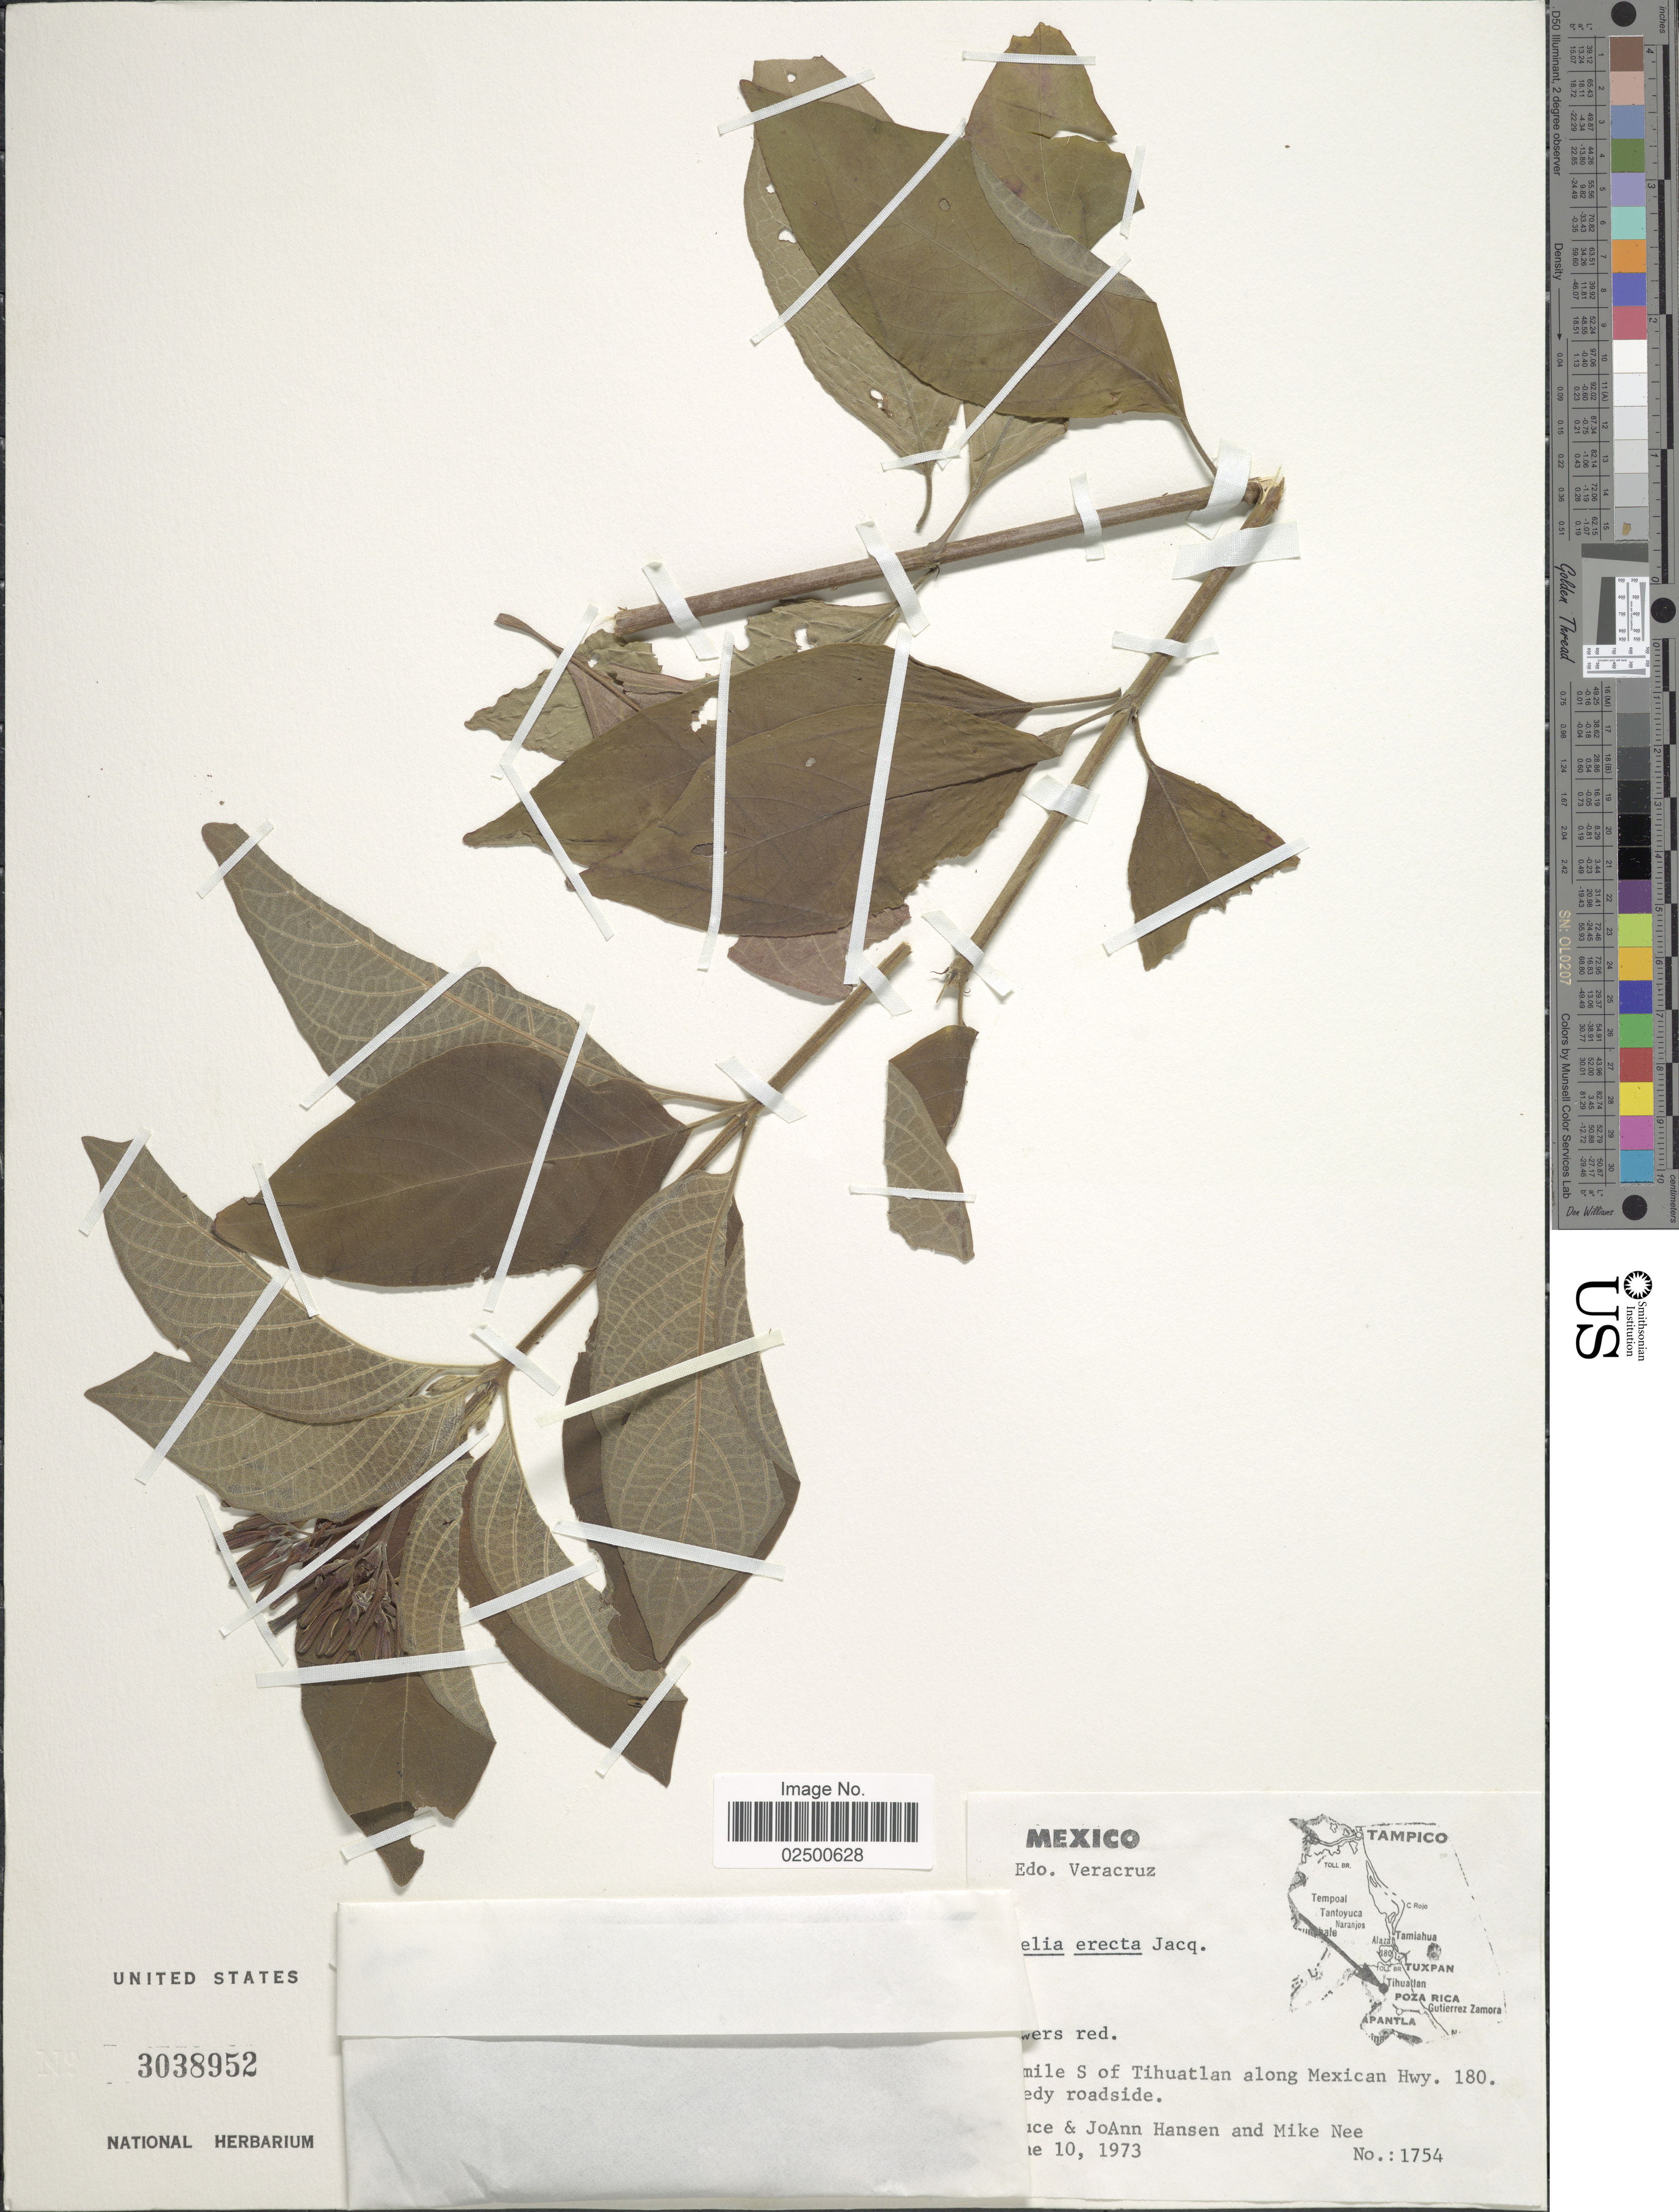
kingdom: Plantae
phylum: Tracheophyta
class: Magnoliopsida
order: Gentianales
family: Rubiaceae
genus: Hamelia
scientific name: Hamelia patens var. patens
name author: Jacq.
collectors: B. Hansen, J. Hansen & M. Nee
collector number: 1754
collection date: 1973-06-10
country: Mexico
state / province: Veracruz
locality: Edo. Veracruz. [illegible text] s of Tihuatlan along Mexican Hwy. 180. [illegible text]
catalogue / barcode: US 3038952